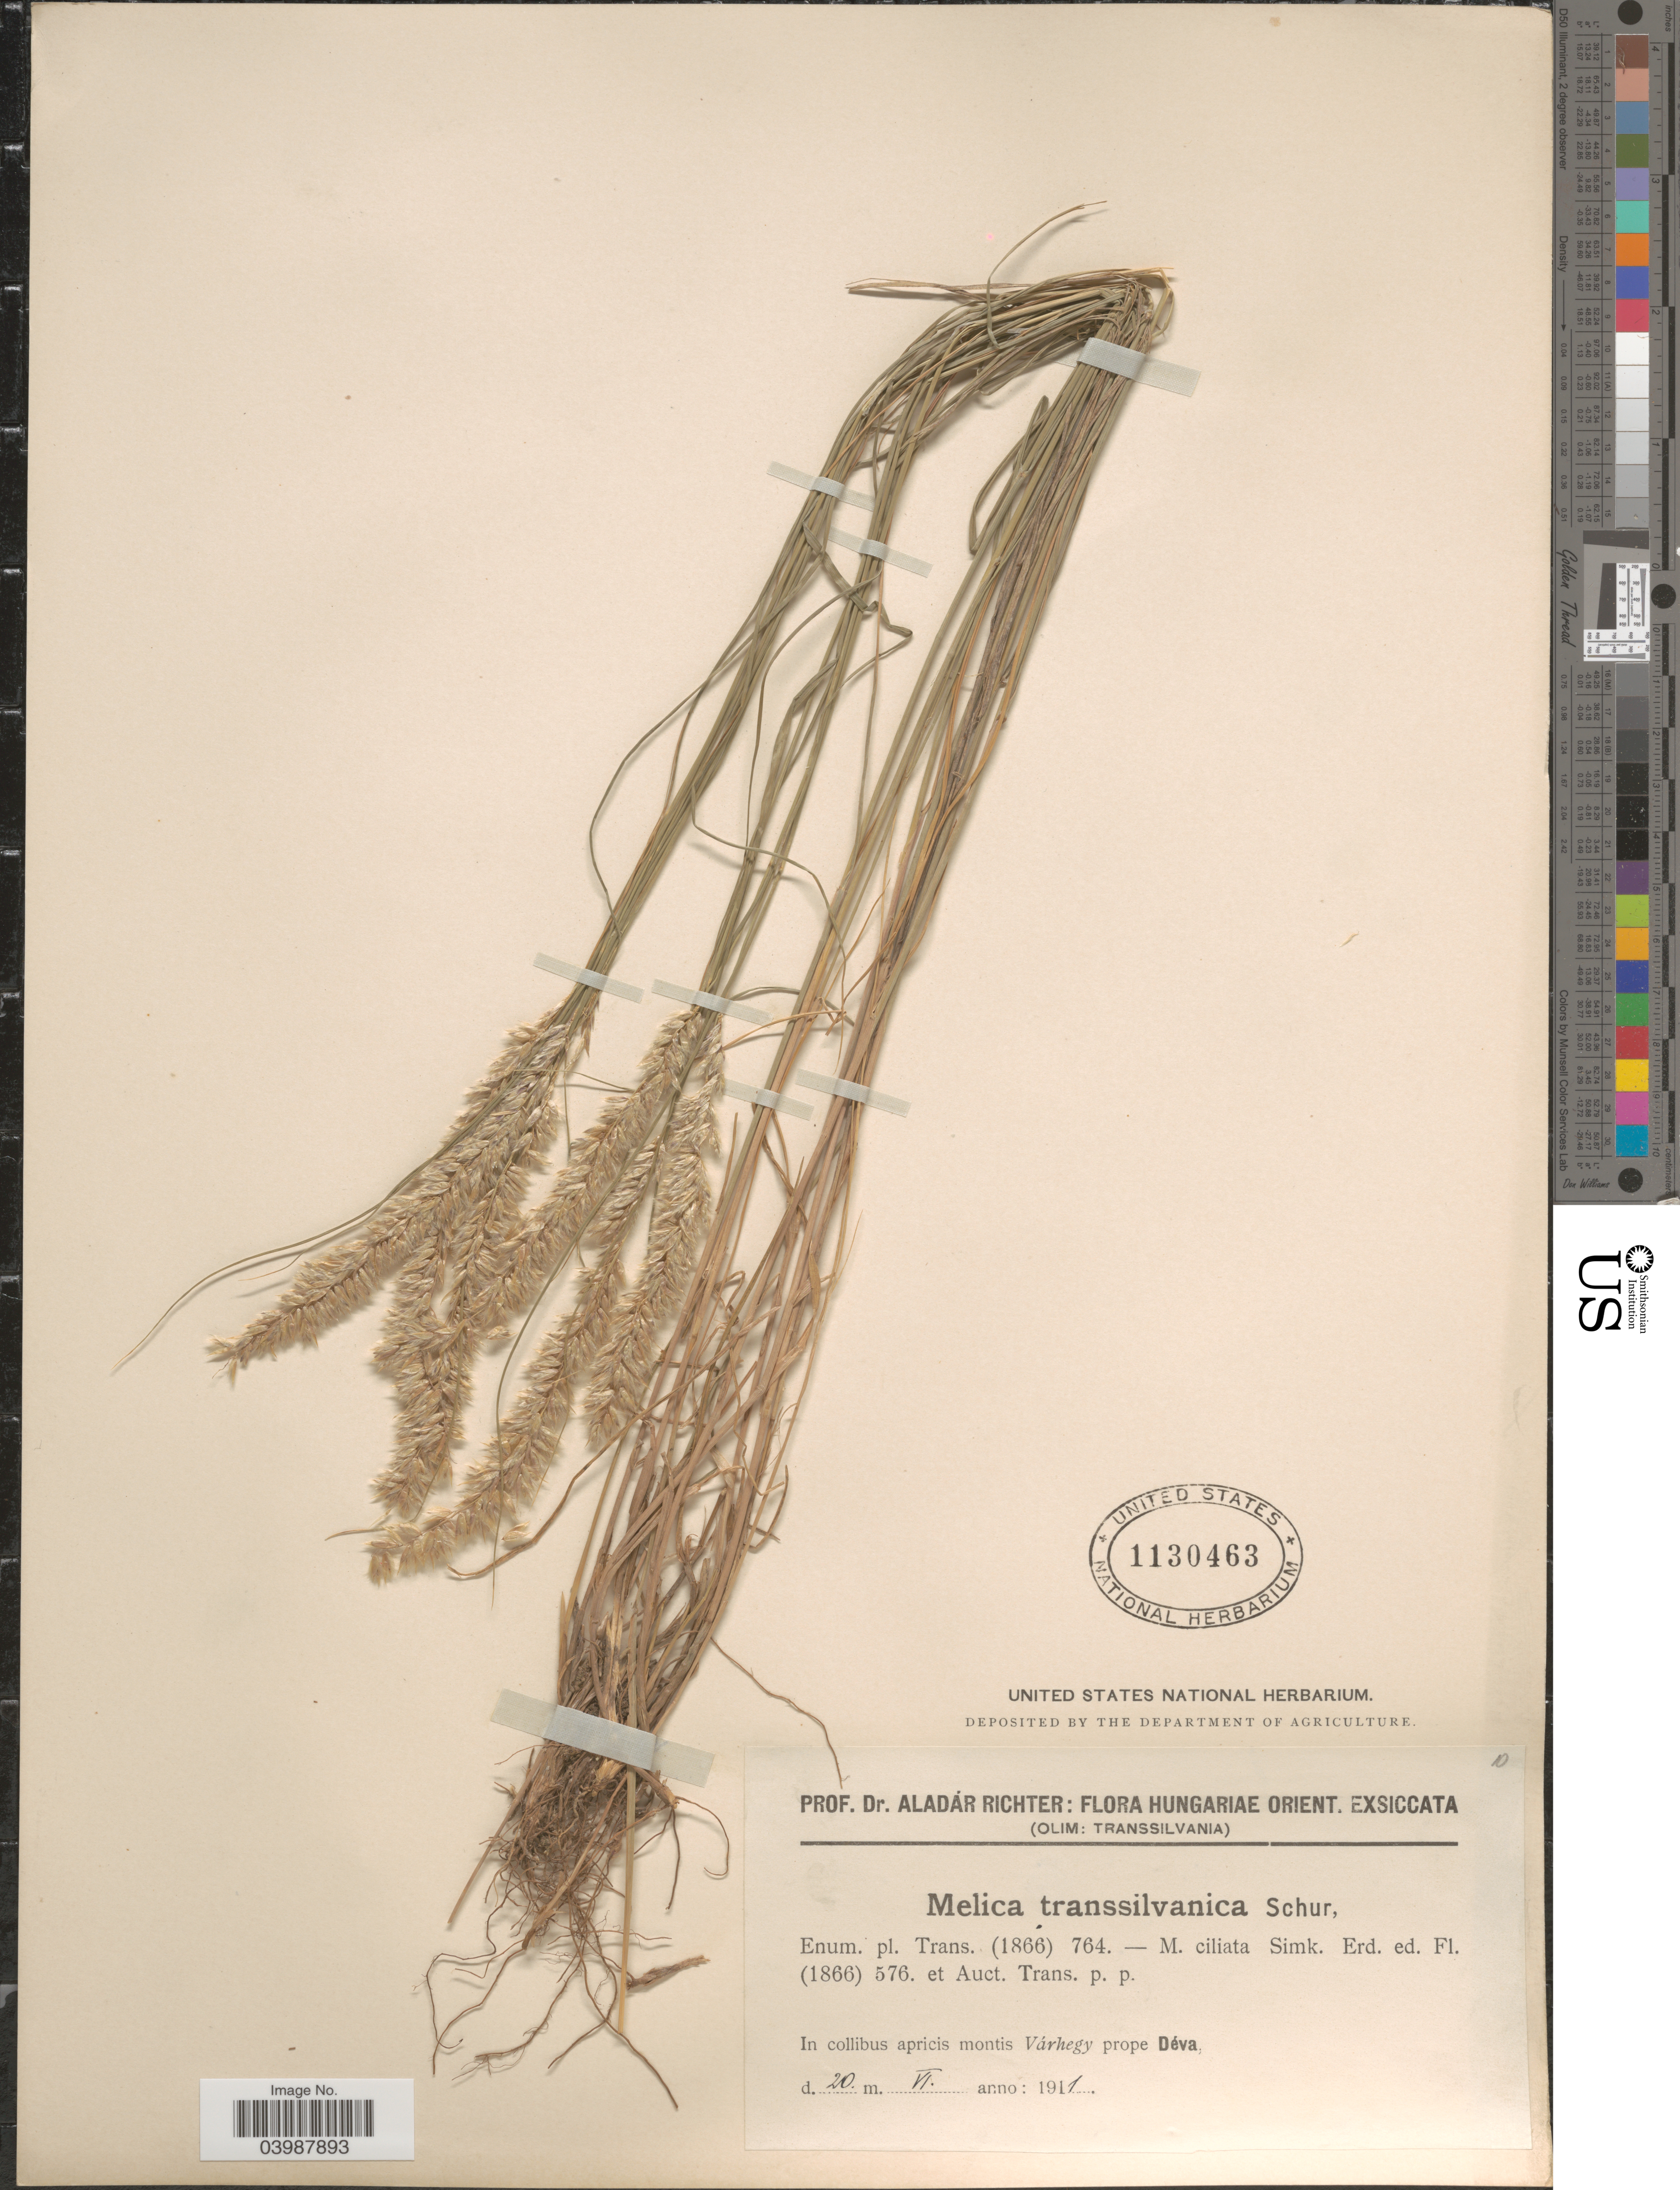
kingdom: Plantae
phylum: Tracheophyta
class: Liliopsida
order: Poales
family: Poaceae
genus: Melica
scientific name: Melica transsilvanica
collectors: A. Richter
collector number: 10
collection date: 1911-06-20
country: Hungary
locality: Hungariae Orient. (Olim: Transsilvania). In collibus apricis montis Várhegy prope Déva.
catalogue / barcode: US 1130463